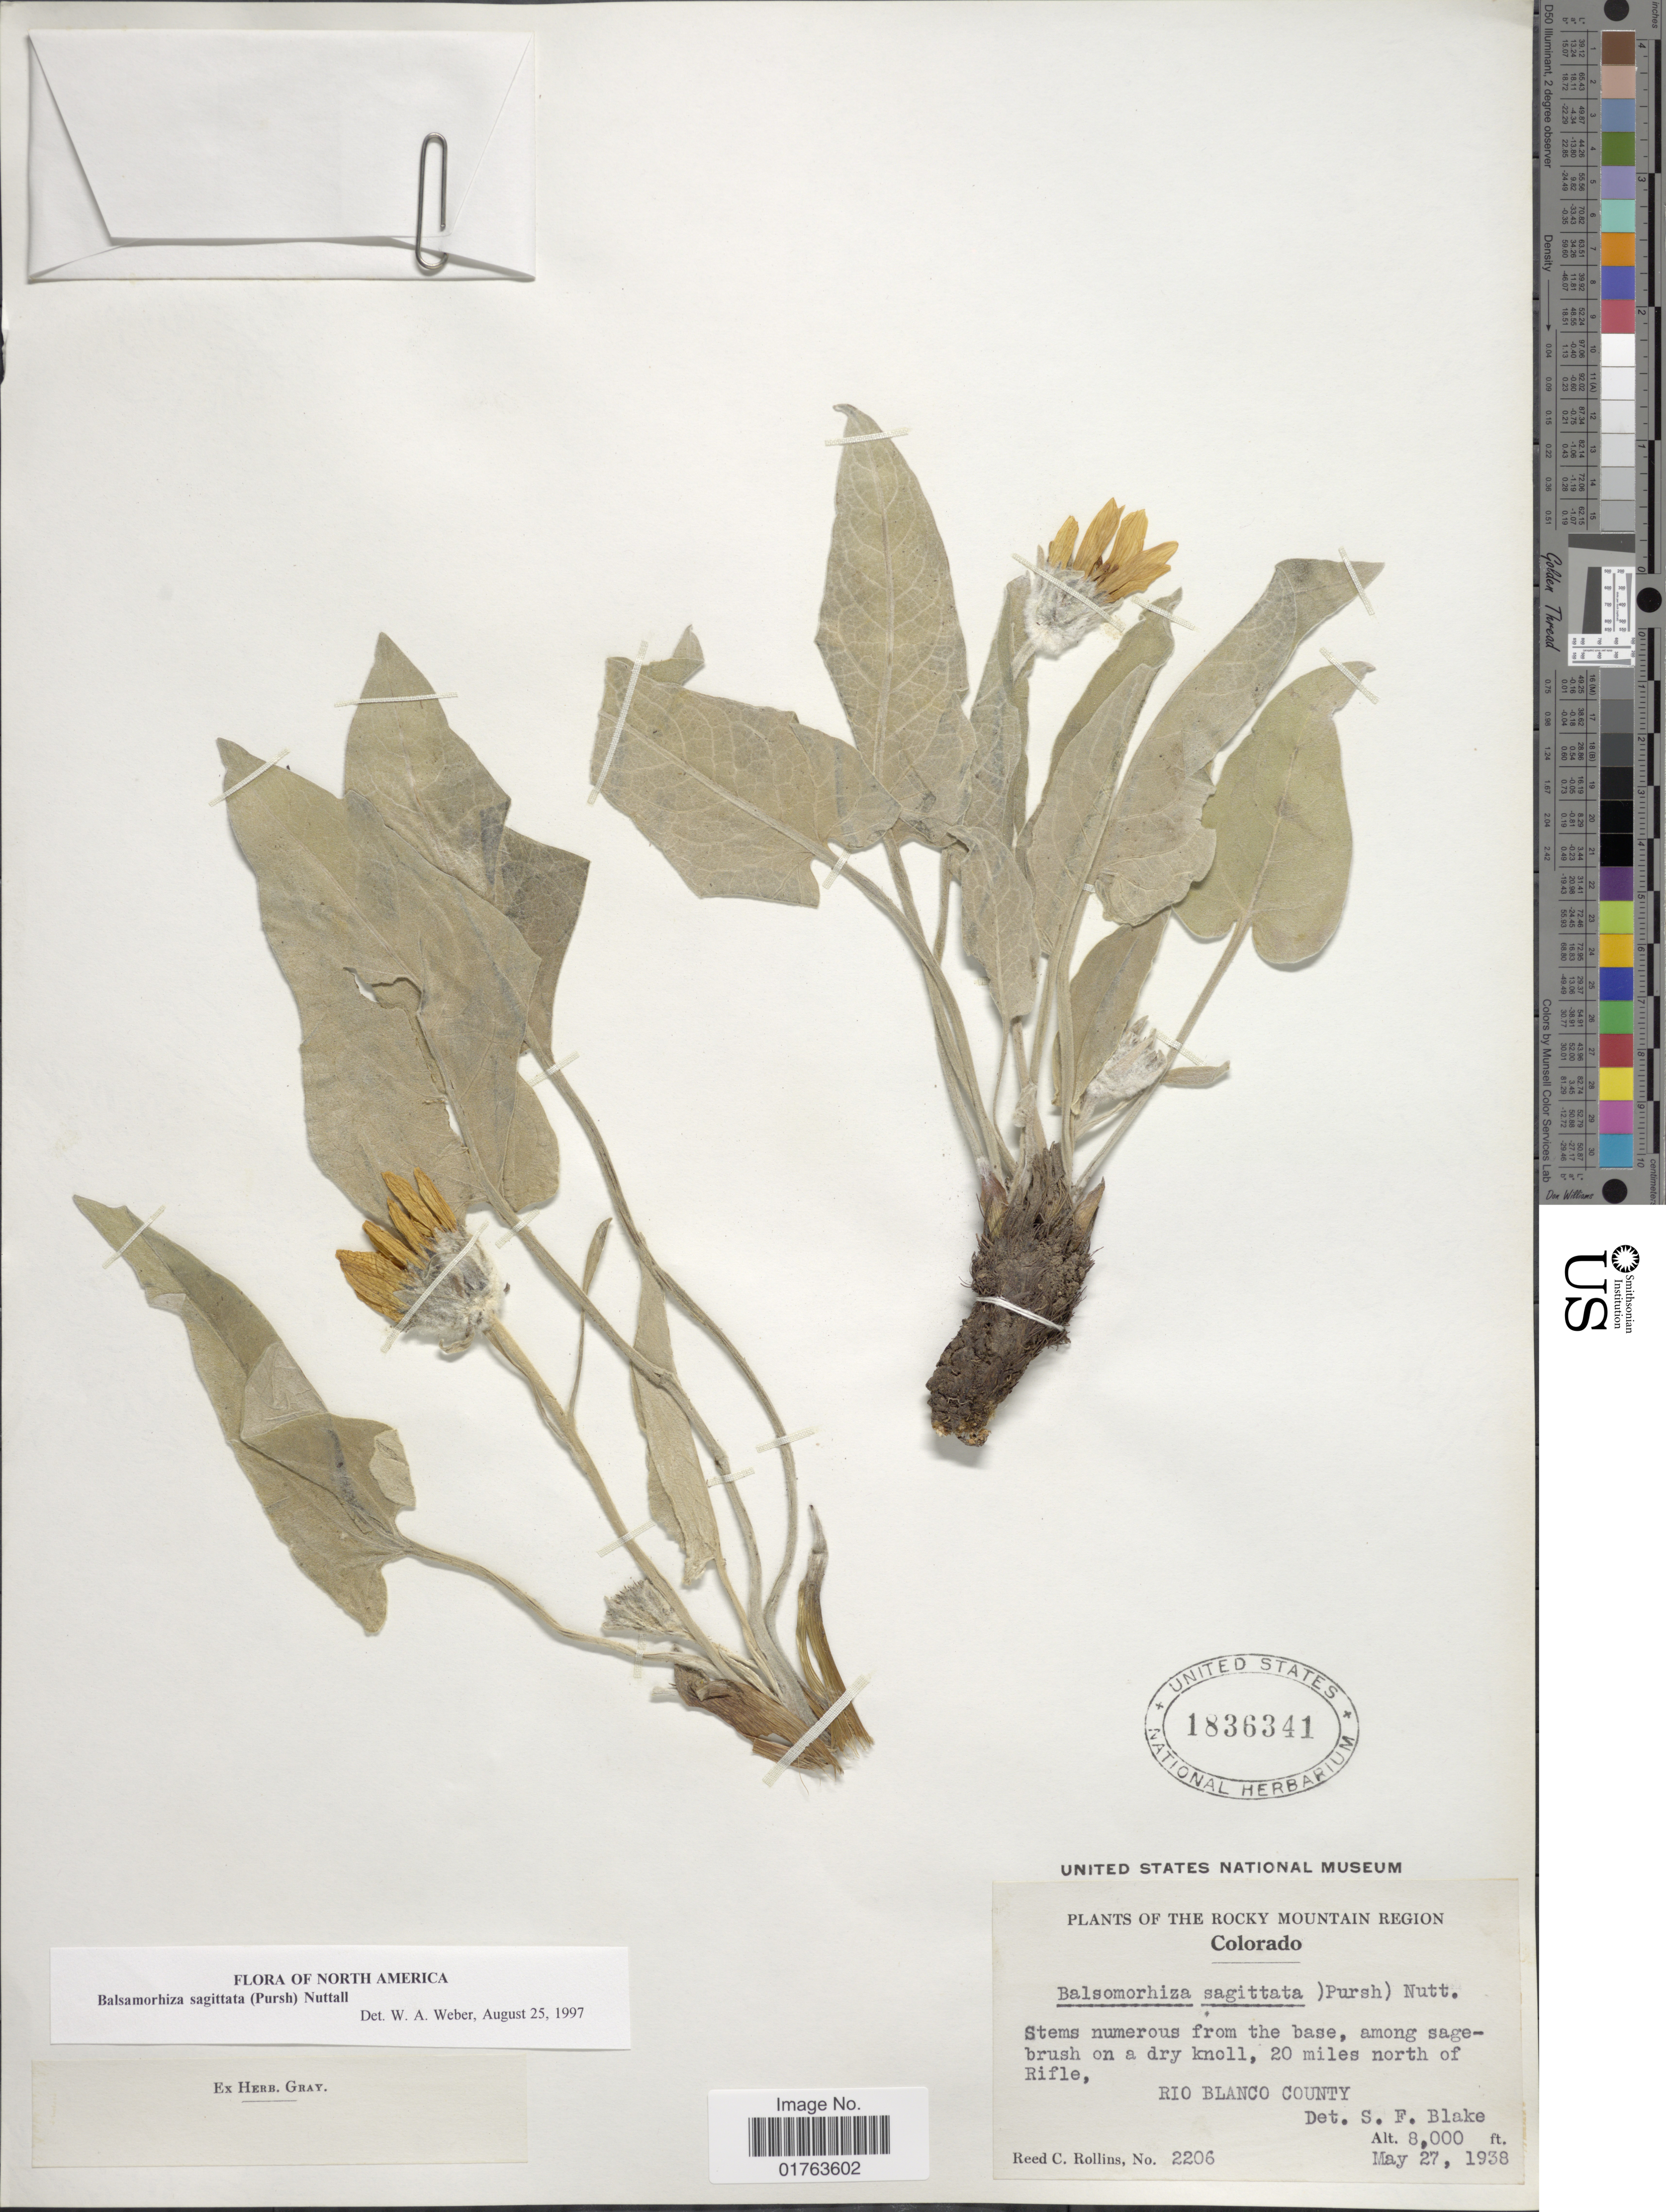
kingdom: Plantae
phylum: Tracheophyta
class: Magnoliopsida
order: Asterales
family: Asteraceae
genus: Balsamorhiza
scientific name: Balsamorhiza sagittata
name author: (Pursh) Nutt.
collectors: R. C. Rollins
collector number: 2206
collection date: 1938-05-27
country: United States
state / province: Colorado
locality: The Rocky Mountain Region, Rio Blanco County, 20 miles north of Rifle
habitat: among sagebrush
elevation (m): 2438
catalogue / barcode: US 1836341